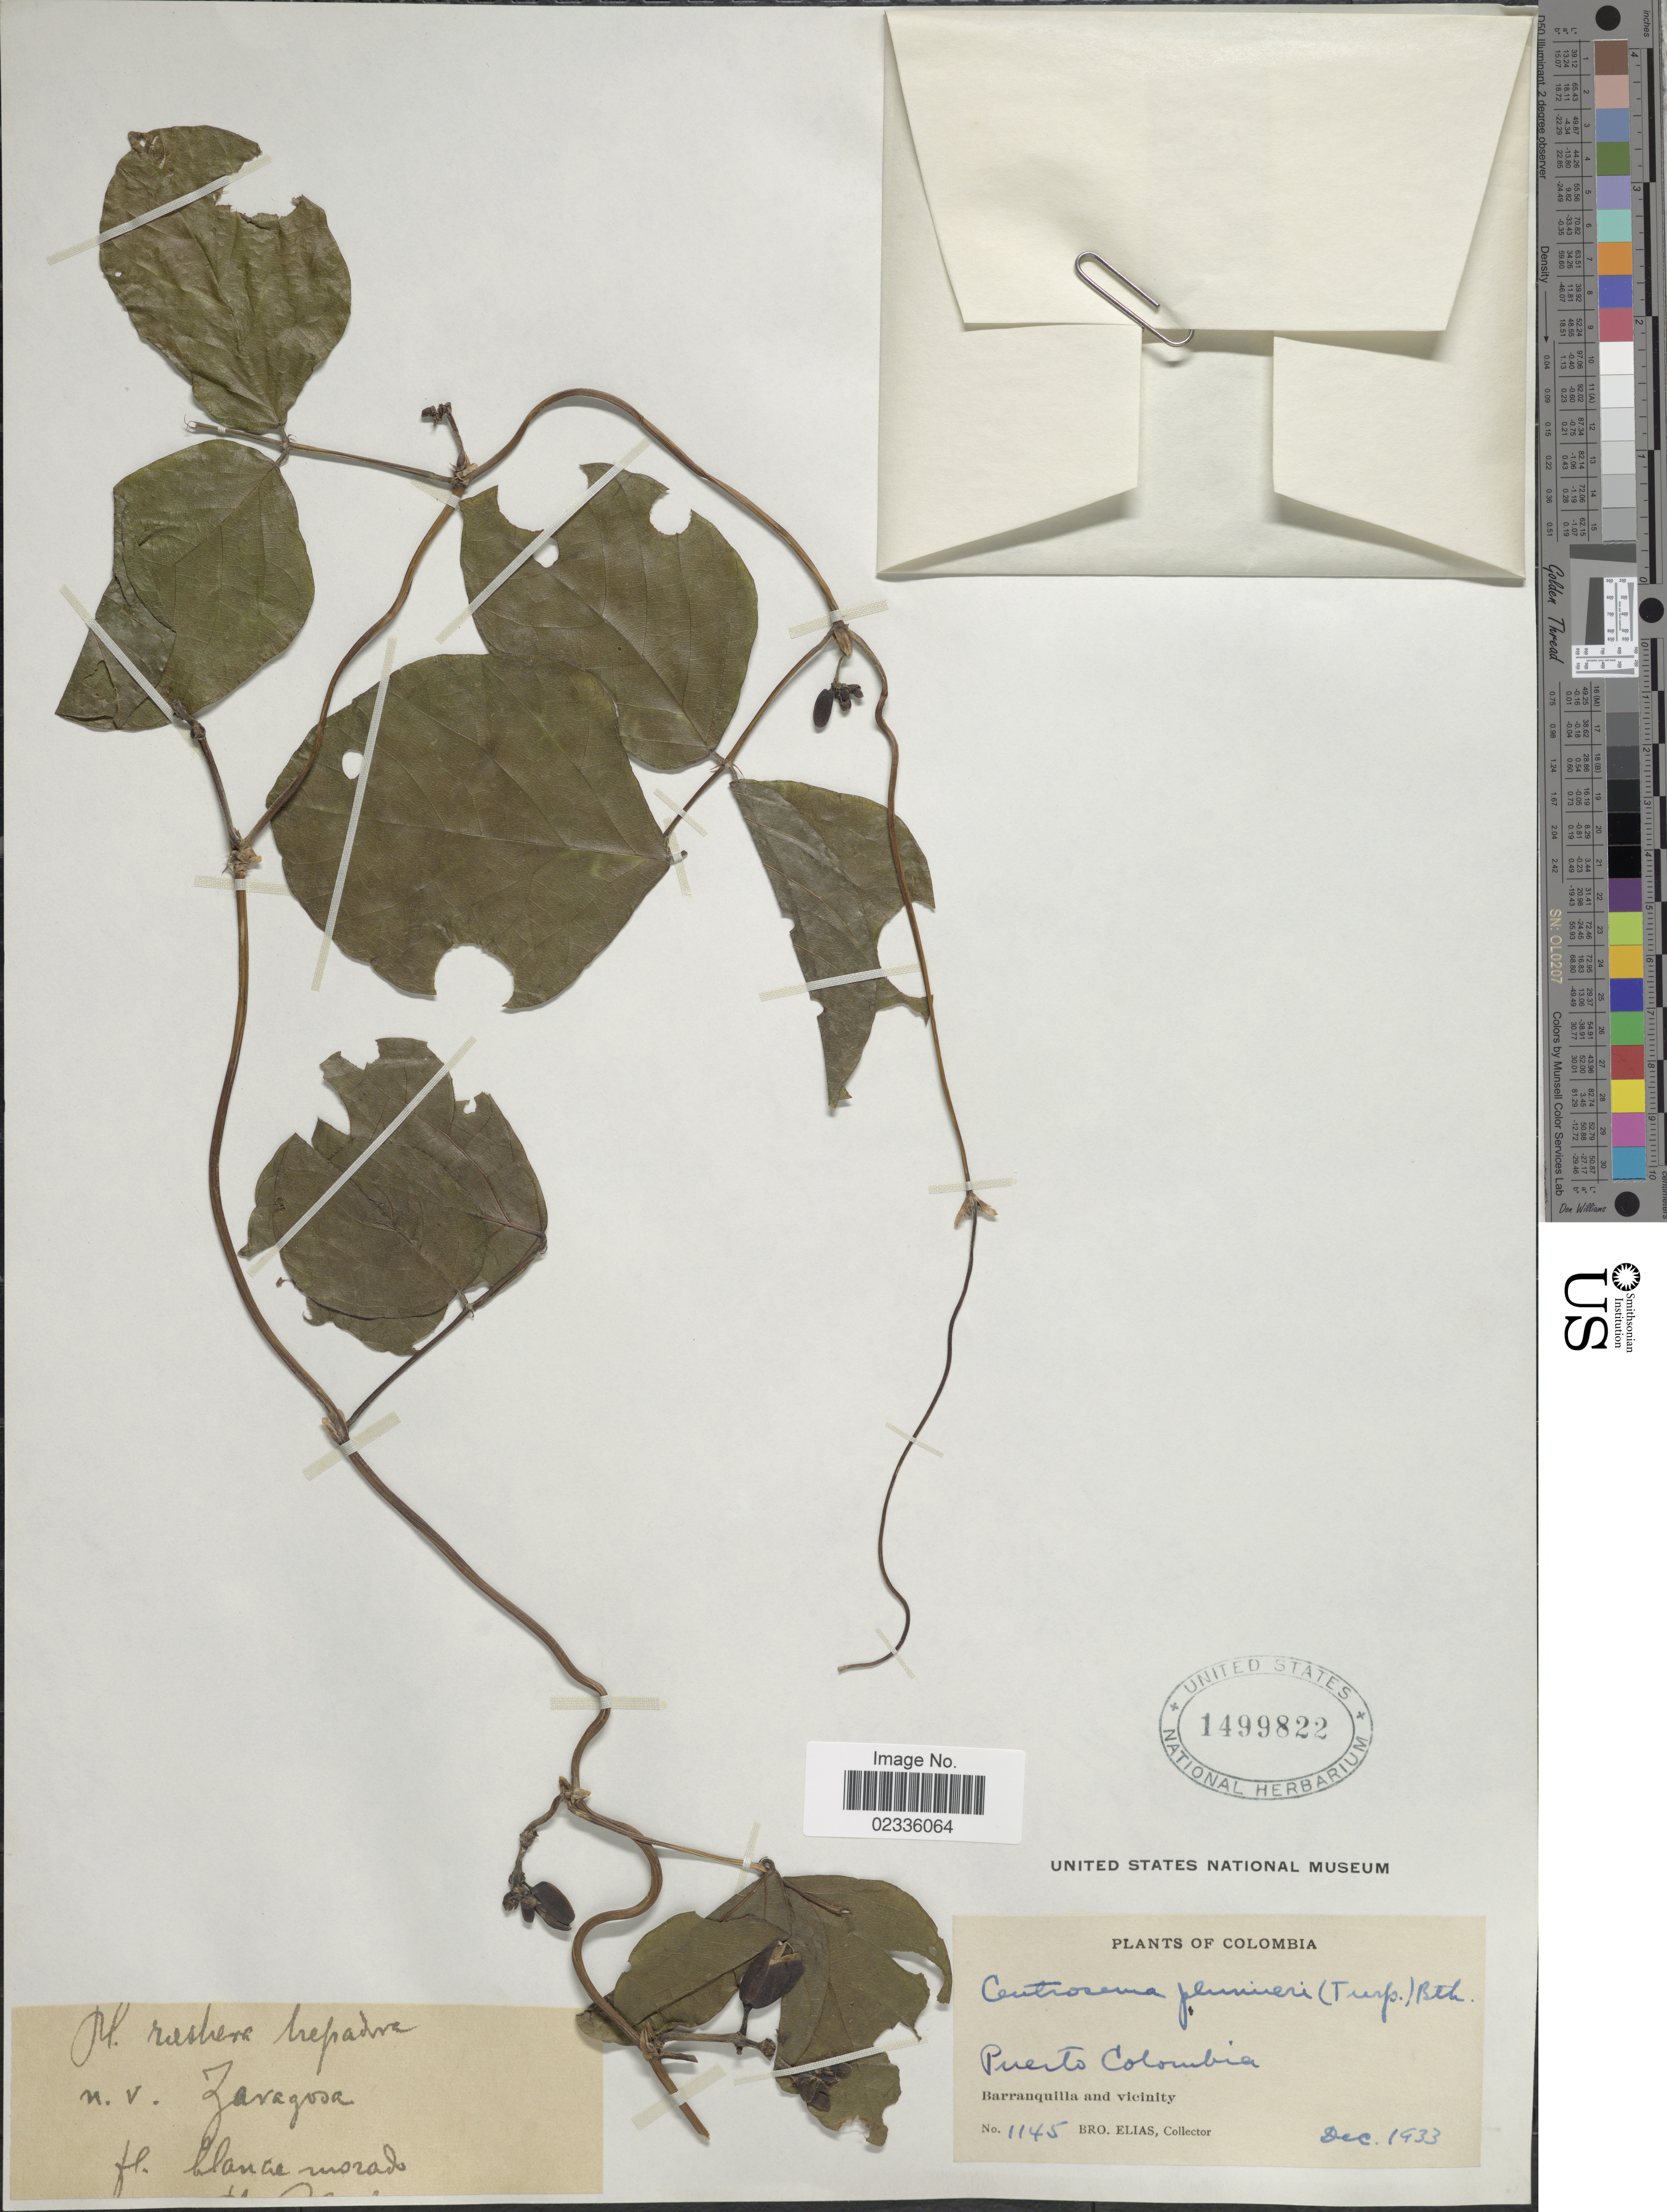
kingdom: Plantae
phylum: Tracheophyta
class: Magnoliopsida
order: Fabales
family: Fabaceae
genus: Centrosema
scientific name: Centrosema plumieri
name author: (Turpin ex Pers.) Benth.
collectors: Bro. Elias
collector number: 1145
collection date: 1933-12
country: Colombia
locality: Puerto Colombia, Barranquila and vicinity.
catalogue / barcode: US 1499822